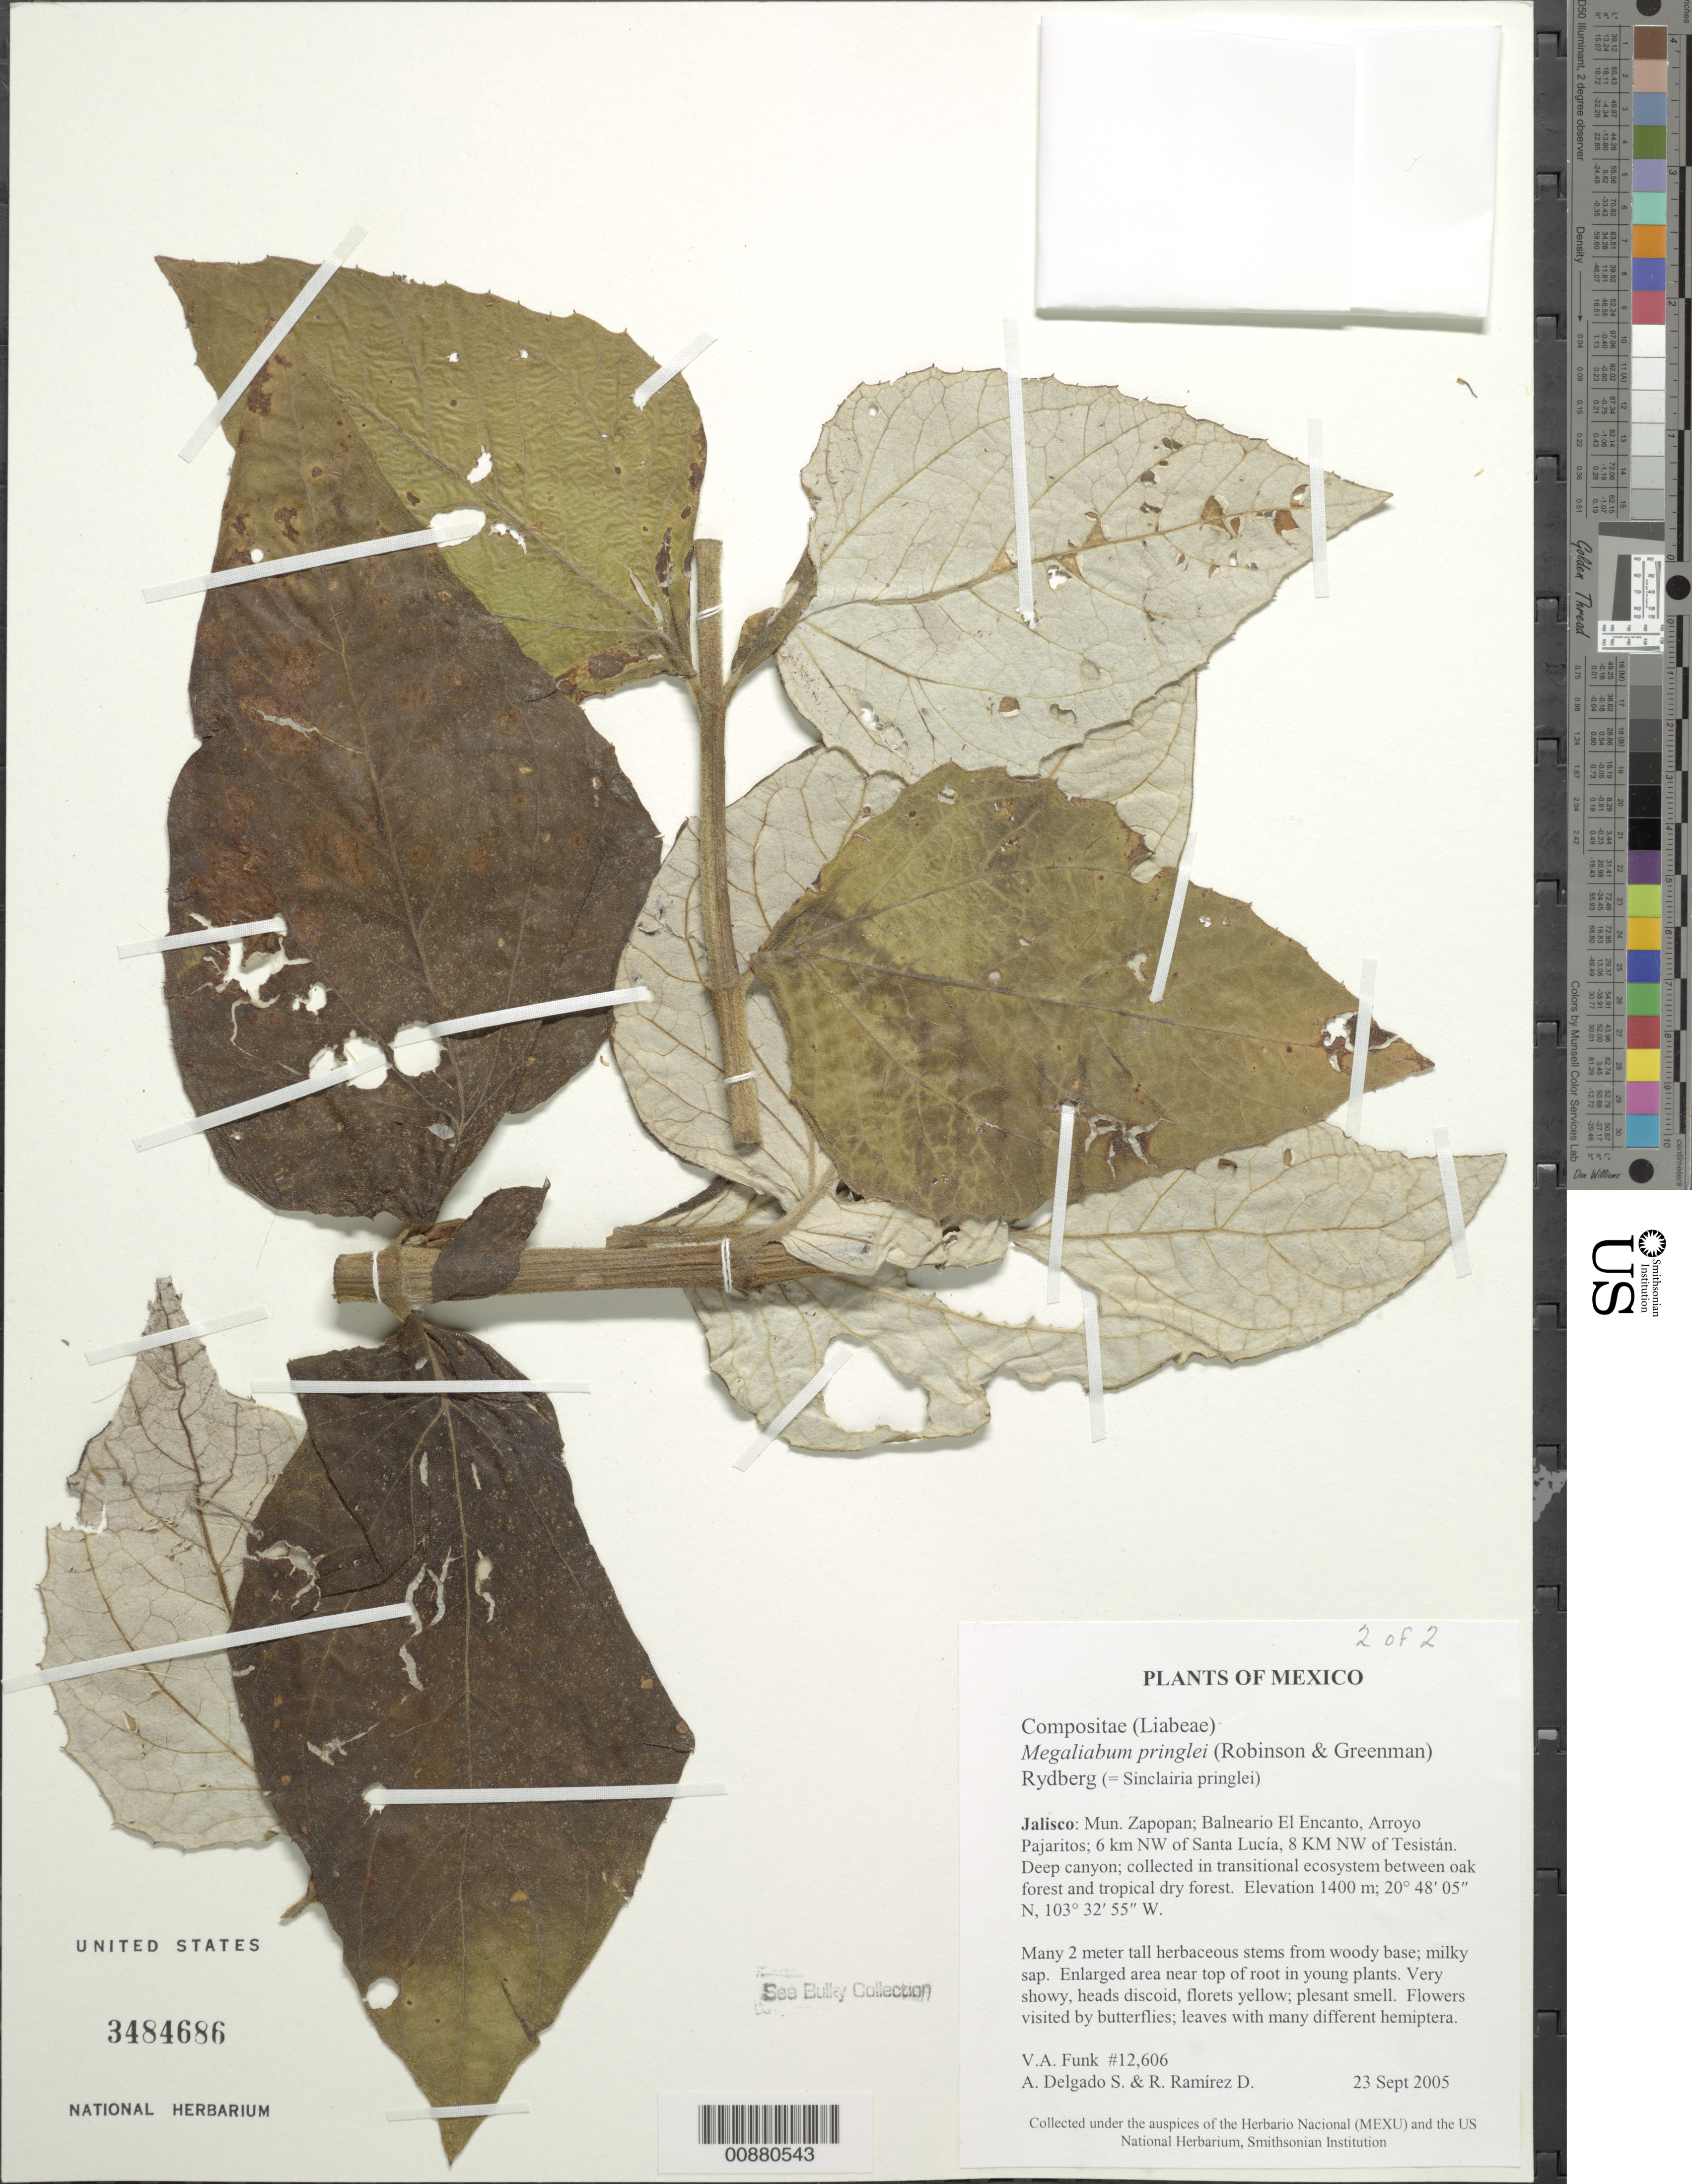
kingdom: Plantae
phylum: Tracheophyta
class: Magnoliopsida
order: Asterales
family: Asteraceae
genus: Sinclairia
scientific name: Sinclairia pringlei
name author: (B.L. Rob. & Greenm.) H. Rob. & Brettell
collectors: V. Funk, A. Delgado S. & R. Ramirez D.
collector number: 12606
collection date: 2005-09-23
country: Mexico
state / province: Jalisco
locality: Jalisco: Mun. Zapopan; Balneario El Encanto, Arroyo Pajaritos; 6 km NW of Santa Lucía, 8 KM NW of Tesistán.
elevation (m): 1400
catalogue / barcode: US 3484686